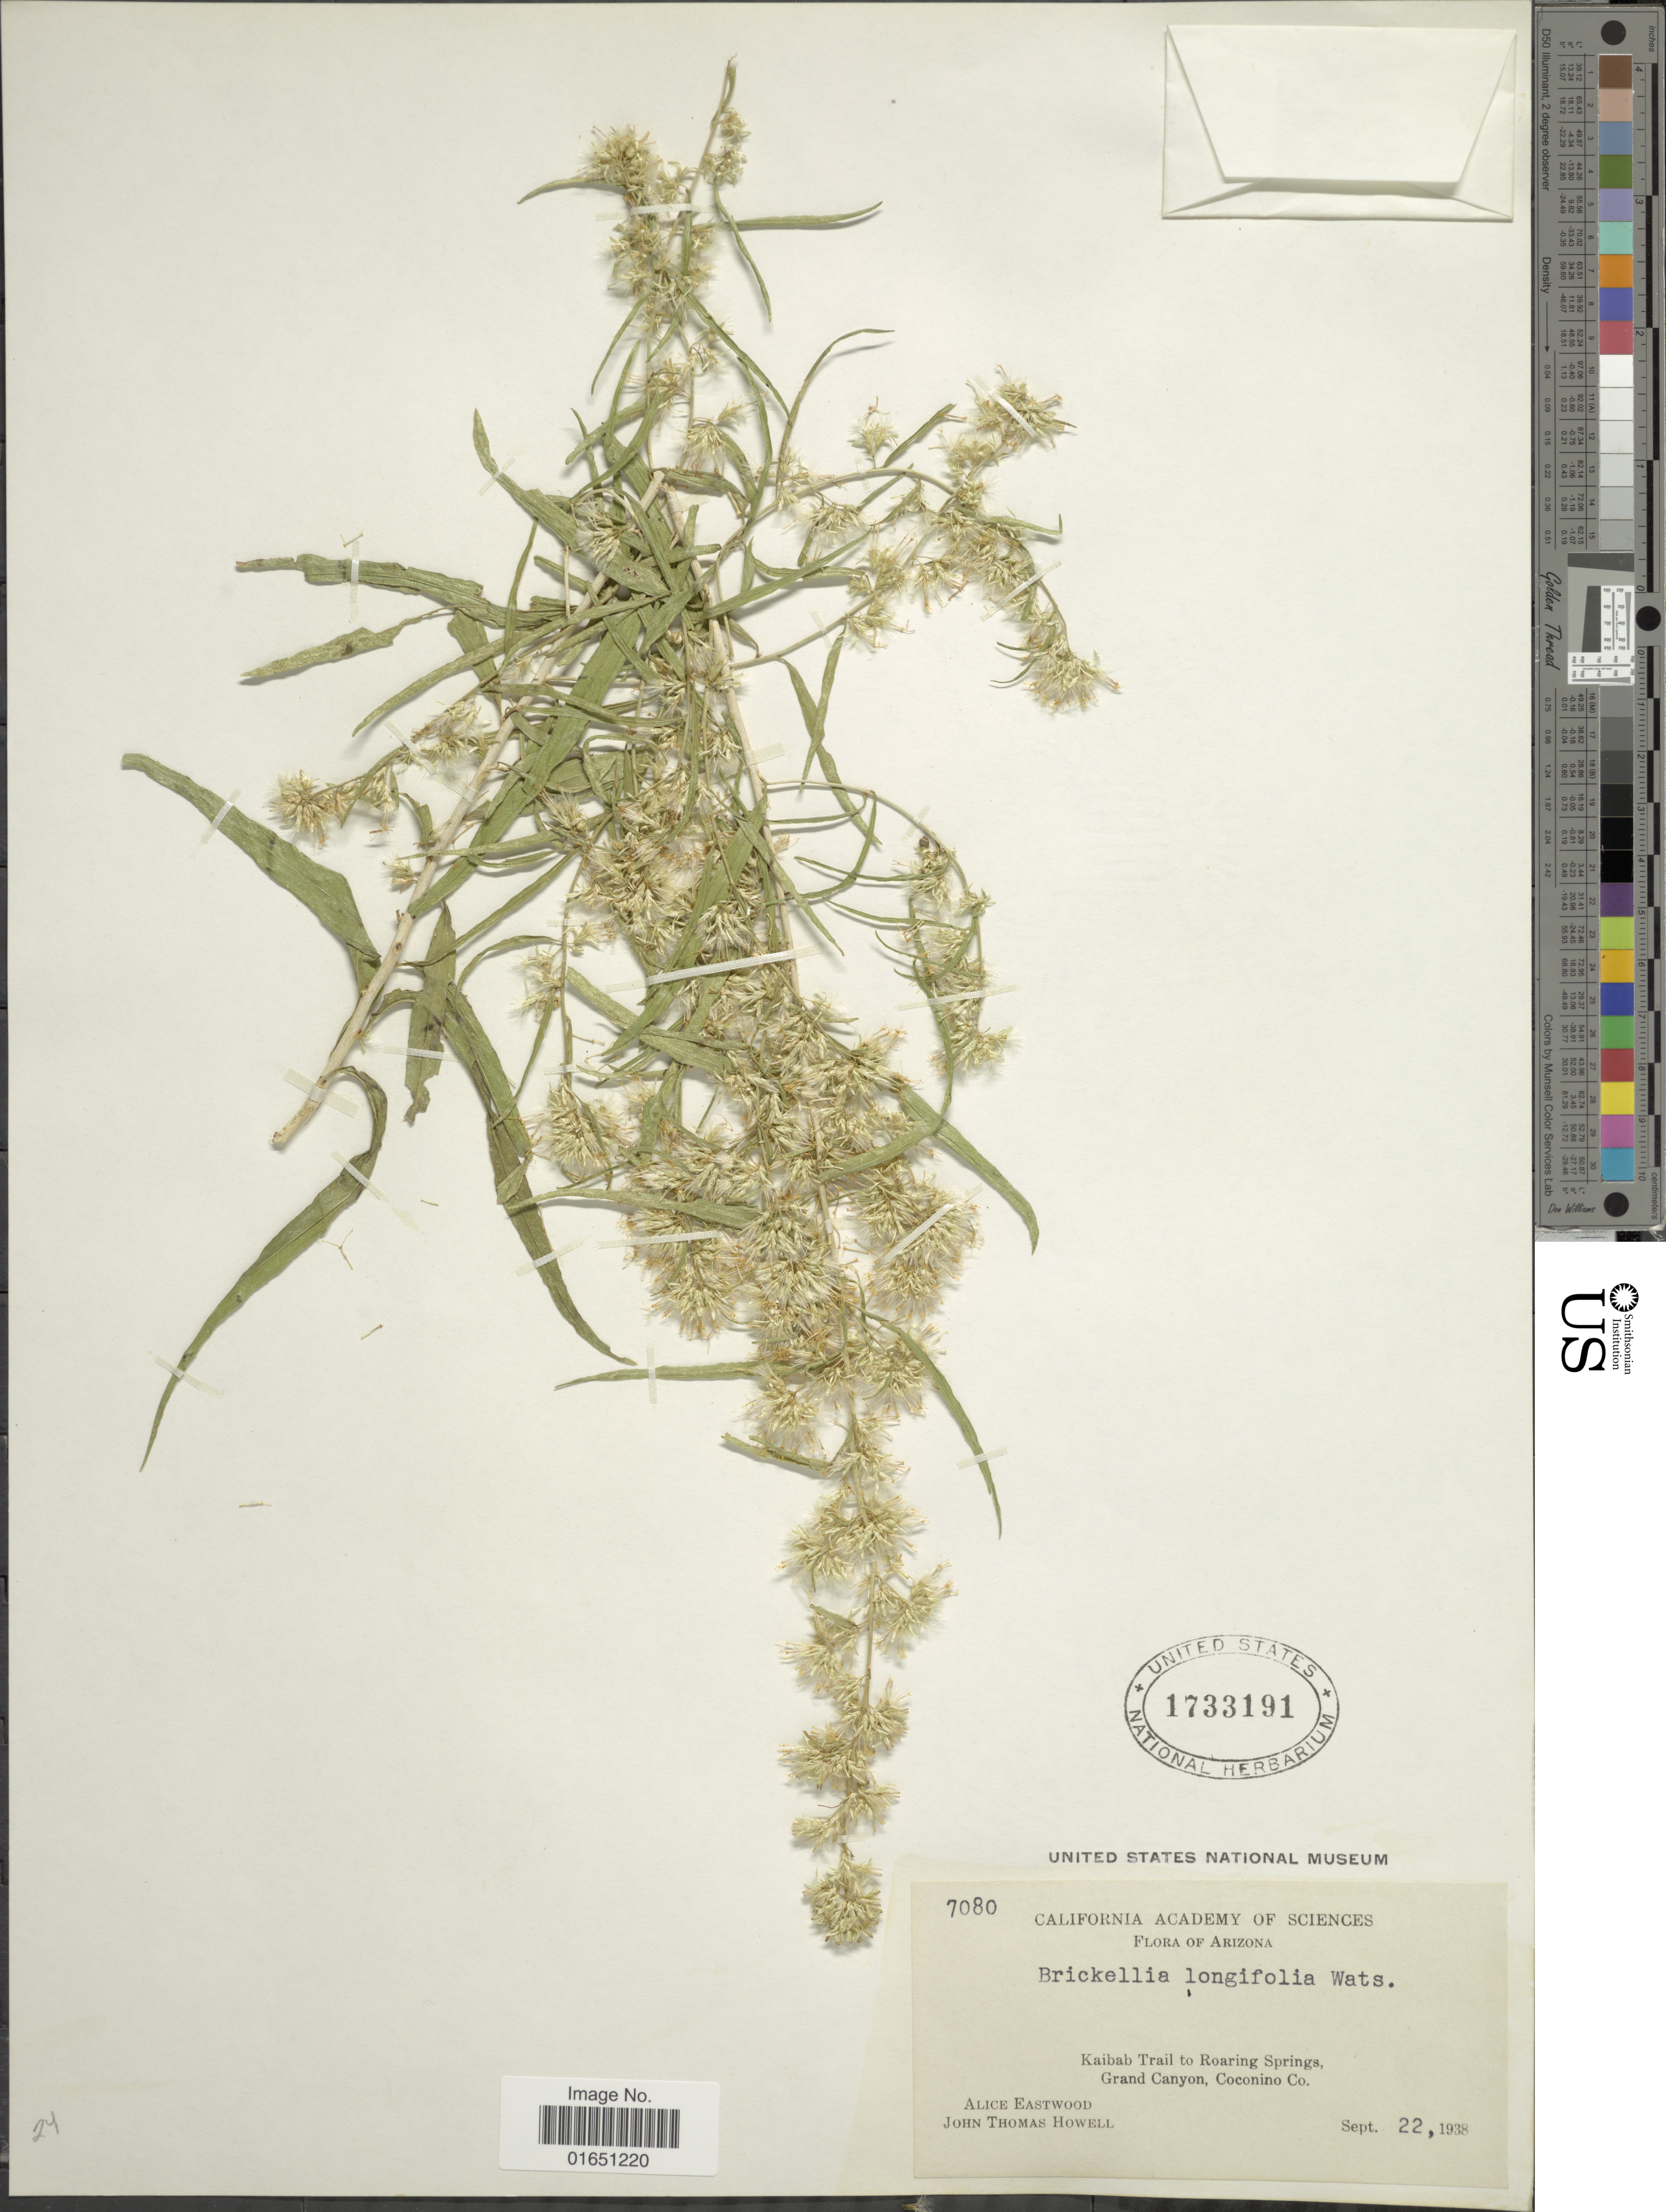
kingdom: Plantae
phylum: Tracheophyta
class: Magnoliopsida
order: Asterales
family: Asteraceae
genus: Brickellia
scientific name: Brickellia longifolia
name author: S. Watson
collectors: A. Eastwood & J. T. Howell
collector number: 7080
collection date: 1938-09-22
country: United States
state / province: Arizona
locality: Kaibab Trail to Roaring Springs, Grand Canyon, Coconino Co.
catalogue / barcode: US 1733191